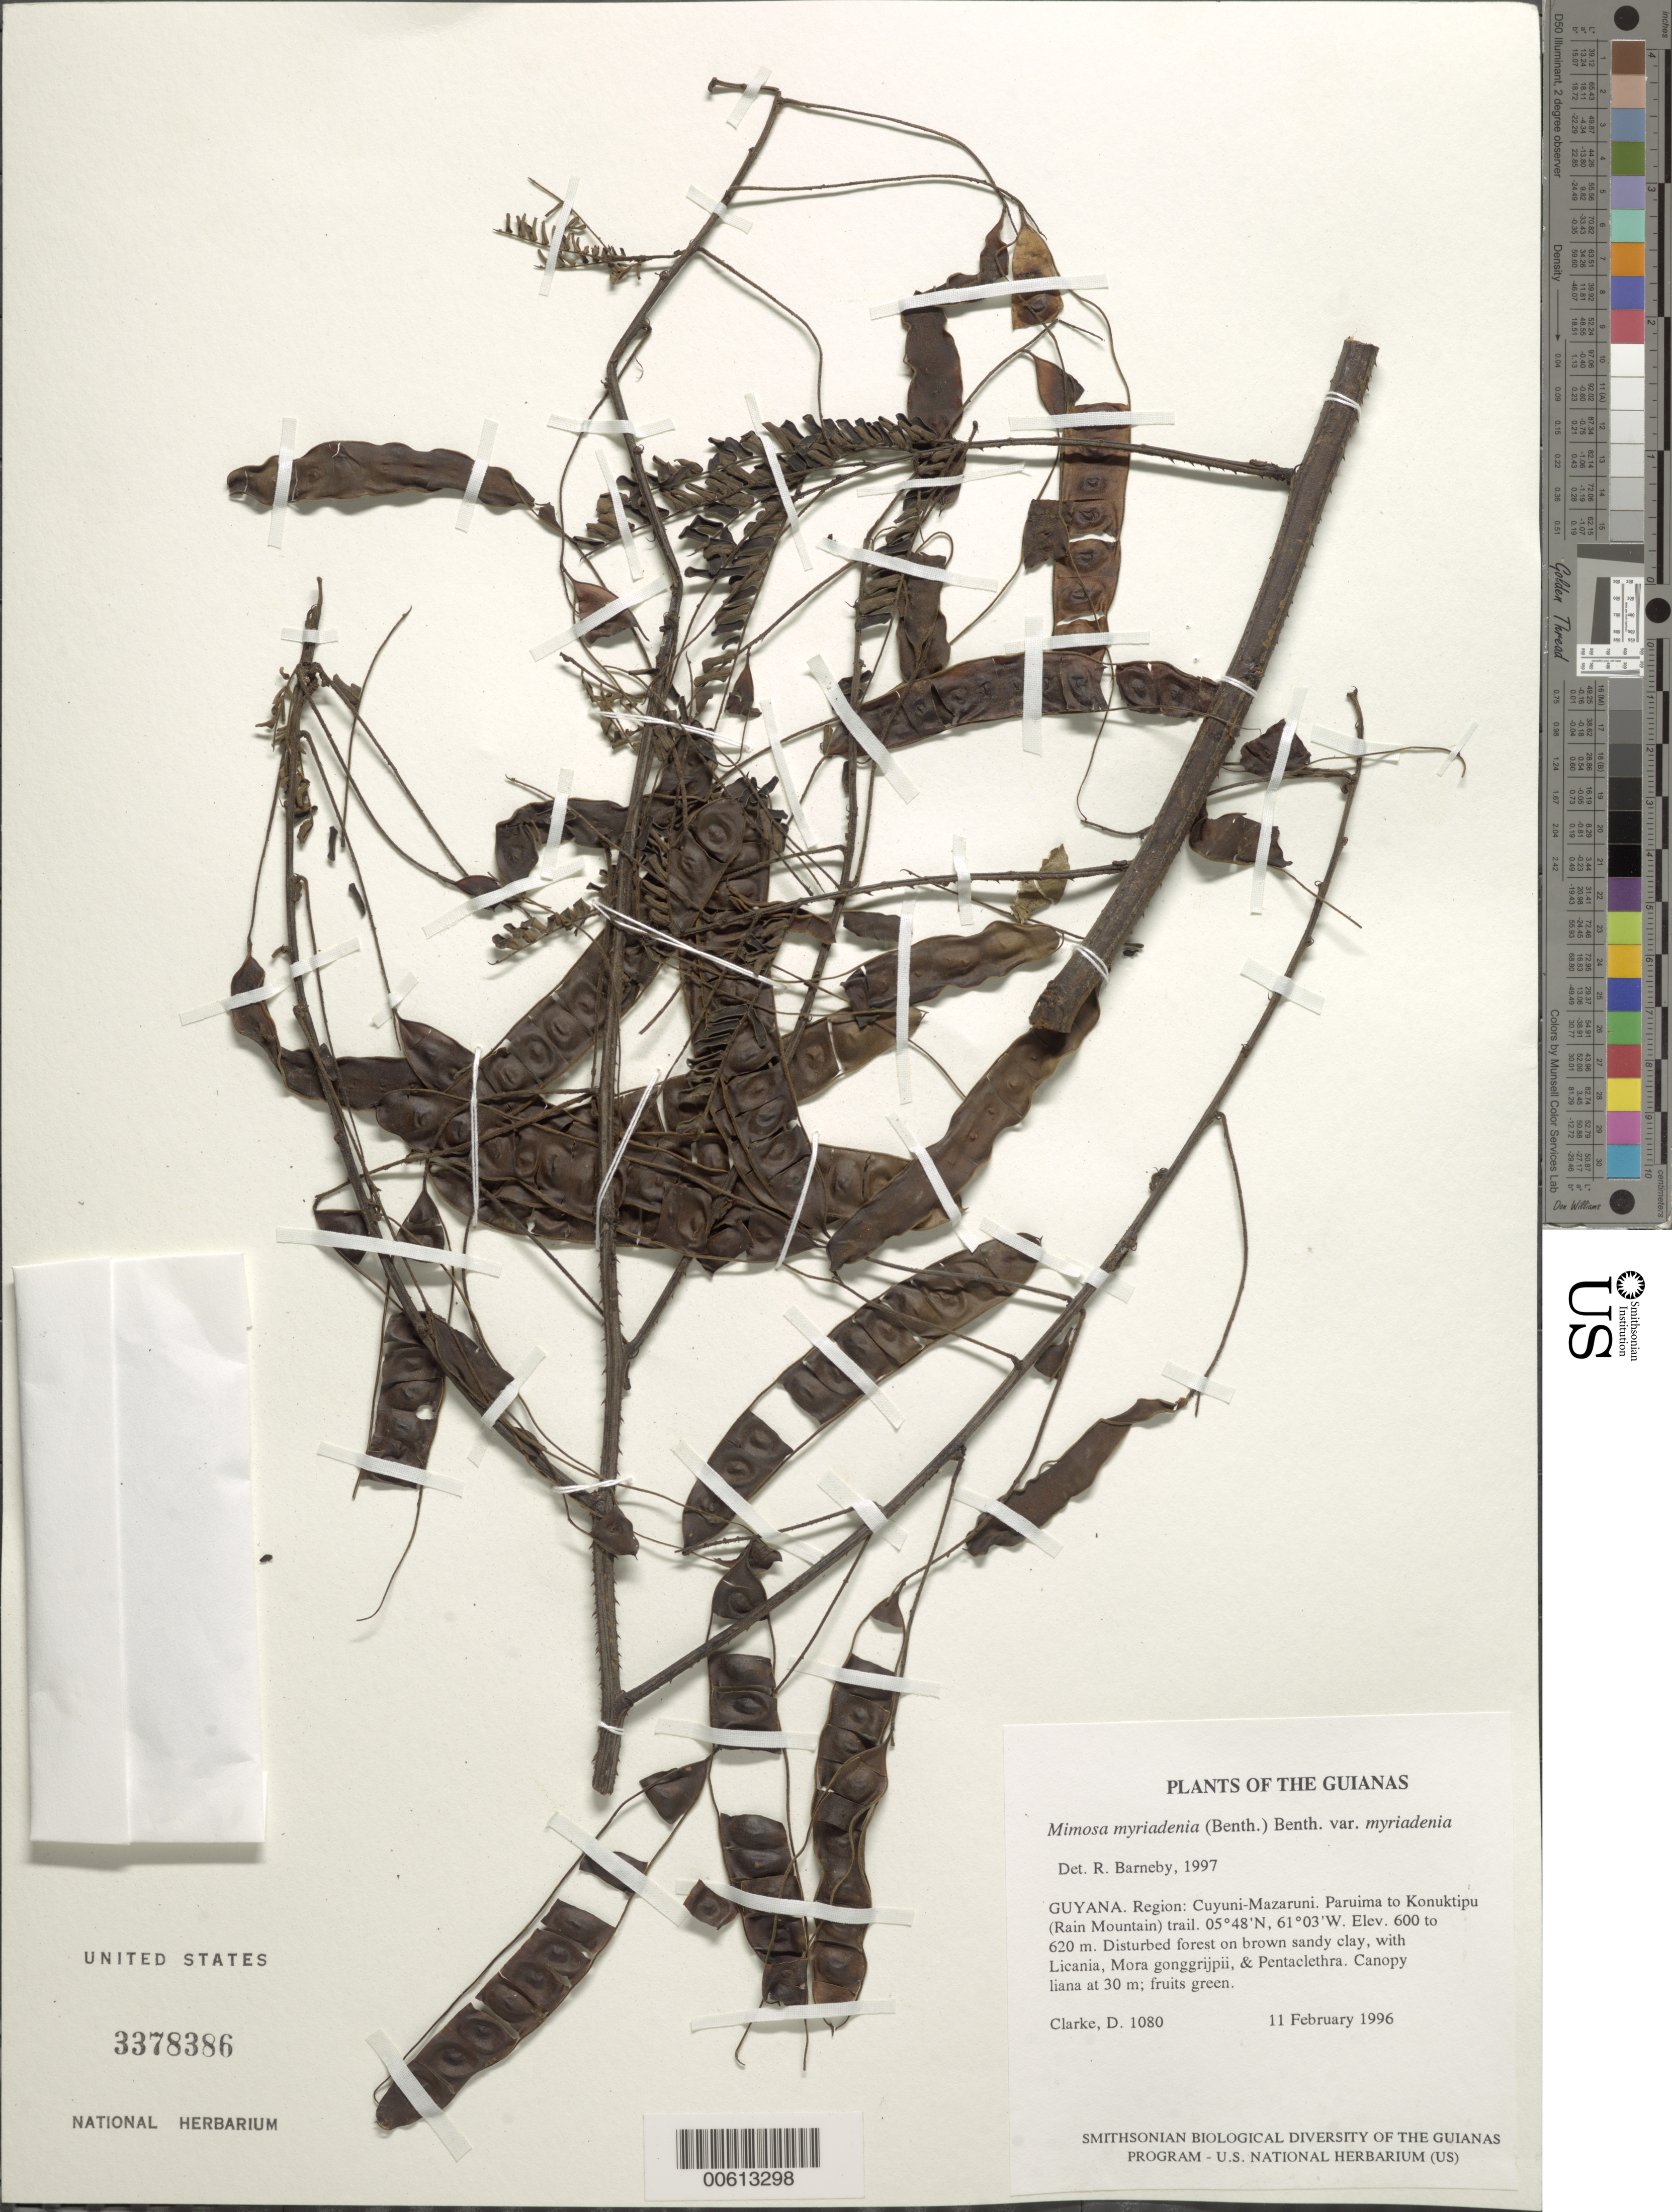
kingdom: Plantae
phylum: Tracheophyta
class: Magnoliopsida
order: Fabales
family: Fabaceae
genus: Mimosa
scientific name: Mimosa myriadenia var. myriadenia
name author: (Benth.) Benth.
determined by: Barneby, Rupert C., (NY)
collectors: H. D. Clarke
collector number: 1080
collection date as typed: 11 February 1996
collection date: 1996-02-11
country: Guyana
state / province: Cuyuni-Mazaruni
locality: Paruima to Konuktipu (Rain Mountain) trail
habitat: Disturbed forest on brown sandy clay, with Licania, Mora gonggrijpii, & Pentaclethra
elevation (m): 600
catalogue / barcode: US 3378386